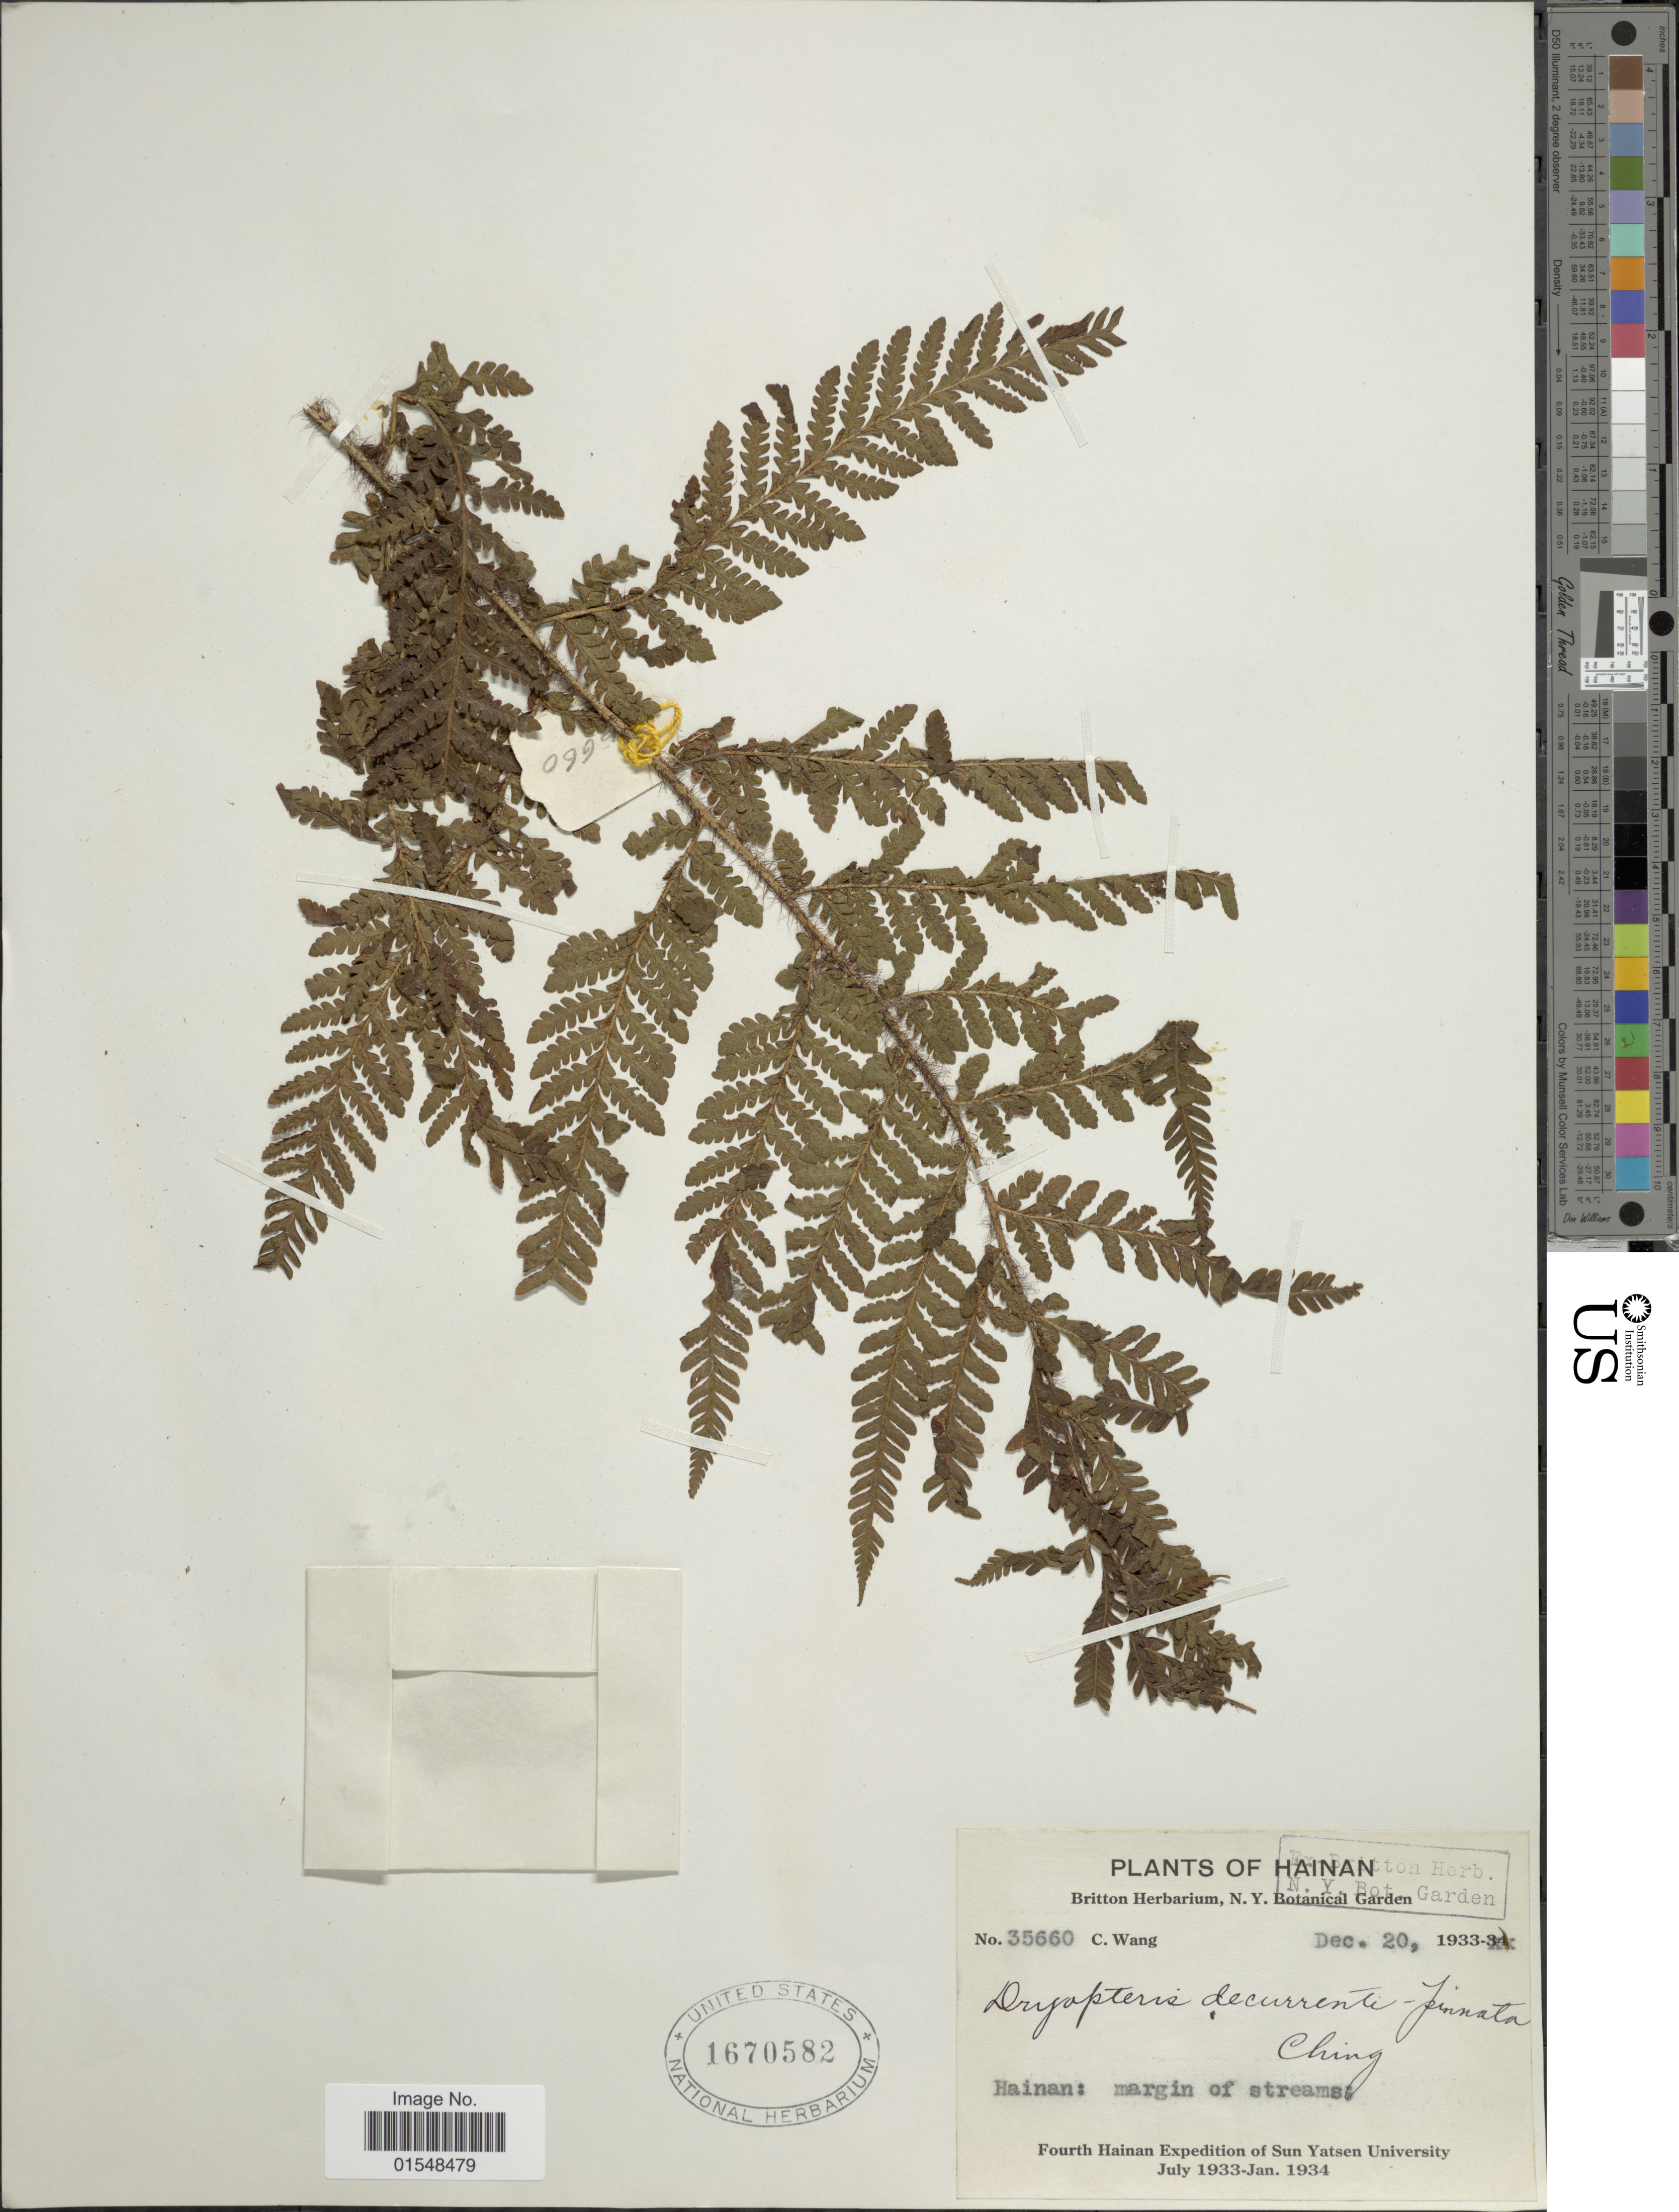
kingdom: Plantae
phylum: Tracheophyta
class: Polypodiopsida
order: Polypodiales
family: Dryopteridaceae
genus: Ctenitis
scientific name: Ctenitis decurrentipinnata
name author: (Ching) Tardieu & C. Chr.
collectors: C. Wang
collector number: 35660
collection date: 1933-12-20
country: China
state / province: Hainan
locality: Margin of stream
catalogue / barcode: US 1670582